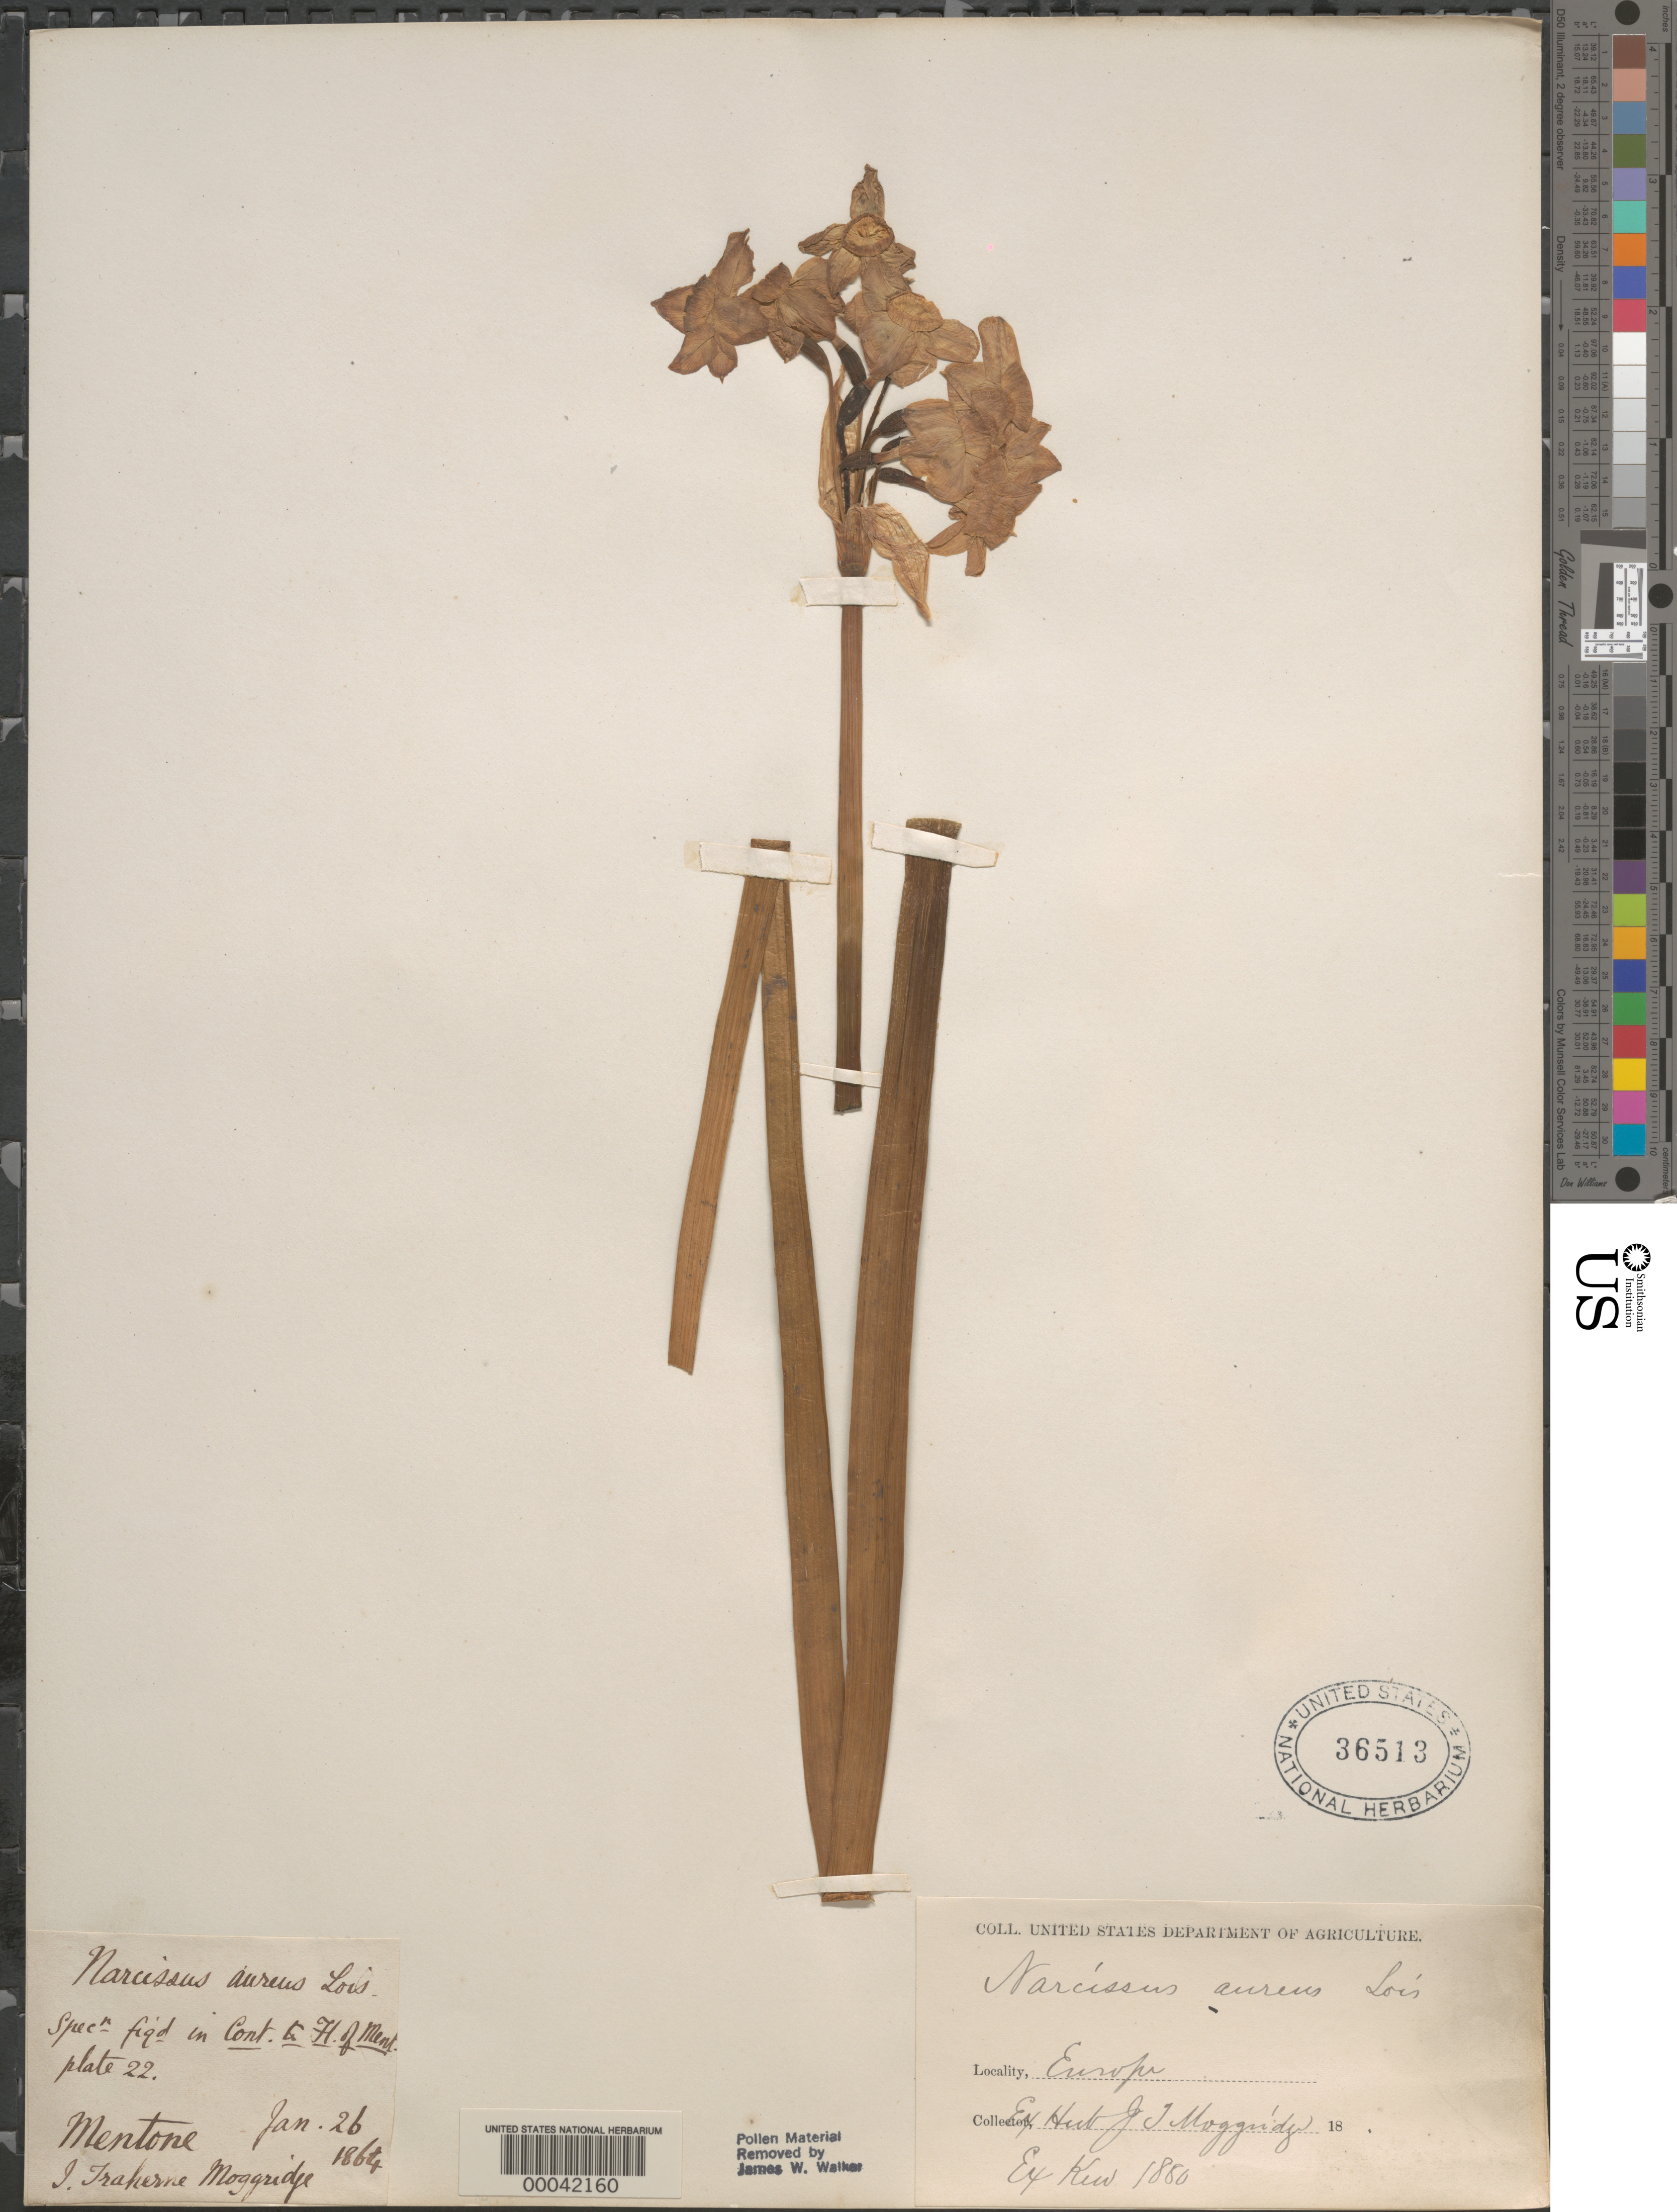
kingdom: Plantae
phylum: Tracheophyta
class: Liliopsida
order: Asparagales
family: Amaryllidaceae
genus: Narcissus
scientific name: Narcissus aureus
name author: Delile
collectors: J. T. Moggridge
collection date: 1864-01-26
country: France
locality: Mentone. Europe.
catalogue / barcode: US 36513